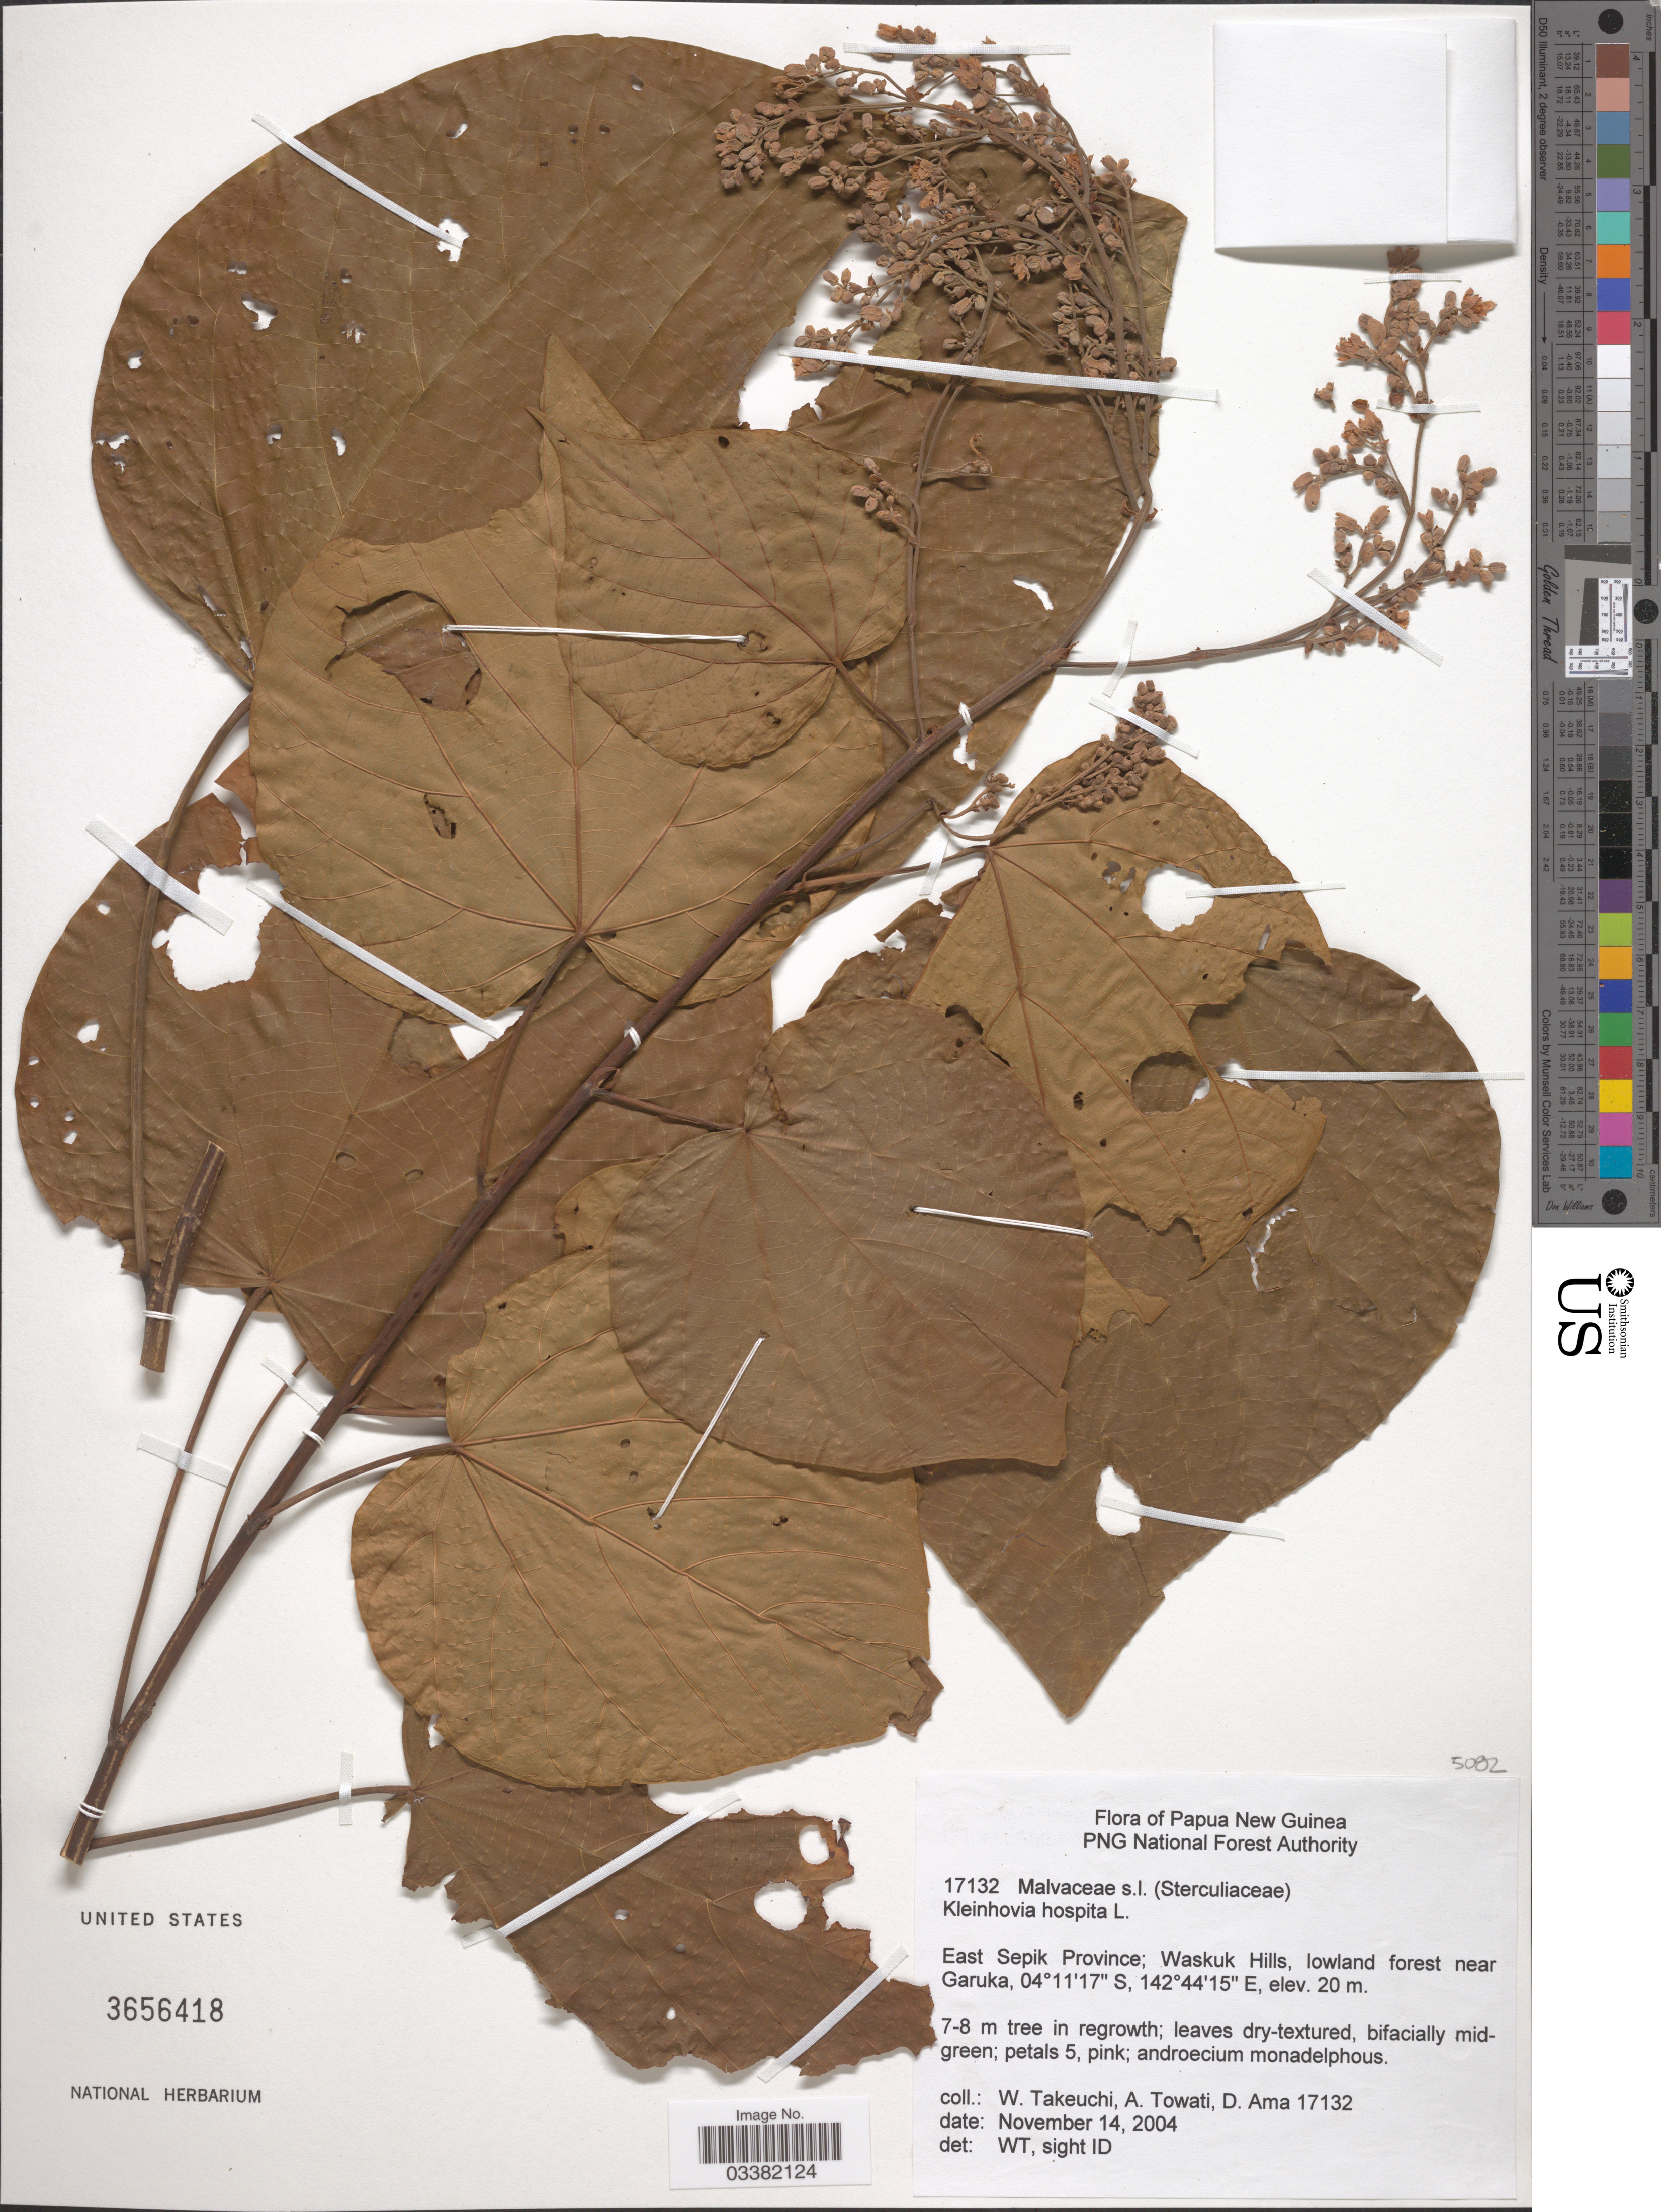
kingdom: Plantae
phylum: Tracheophyta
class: Magnoliopsida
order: Malvales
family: Malvaceae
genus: Kleinhovia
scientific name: Kleinhovia hospita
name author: L.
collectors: W. Takeuchi, A. Towati & D. Ama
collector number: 17132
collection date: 2004-11-14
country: Papua New Guinea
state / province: East Sepik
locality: Waskuk Hills, lowland forest near Garuka.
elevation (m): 20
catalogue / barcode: US 3656418